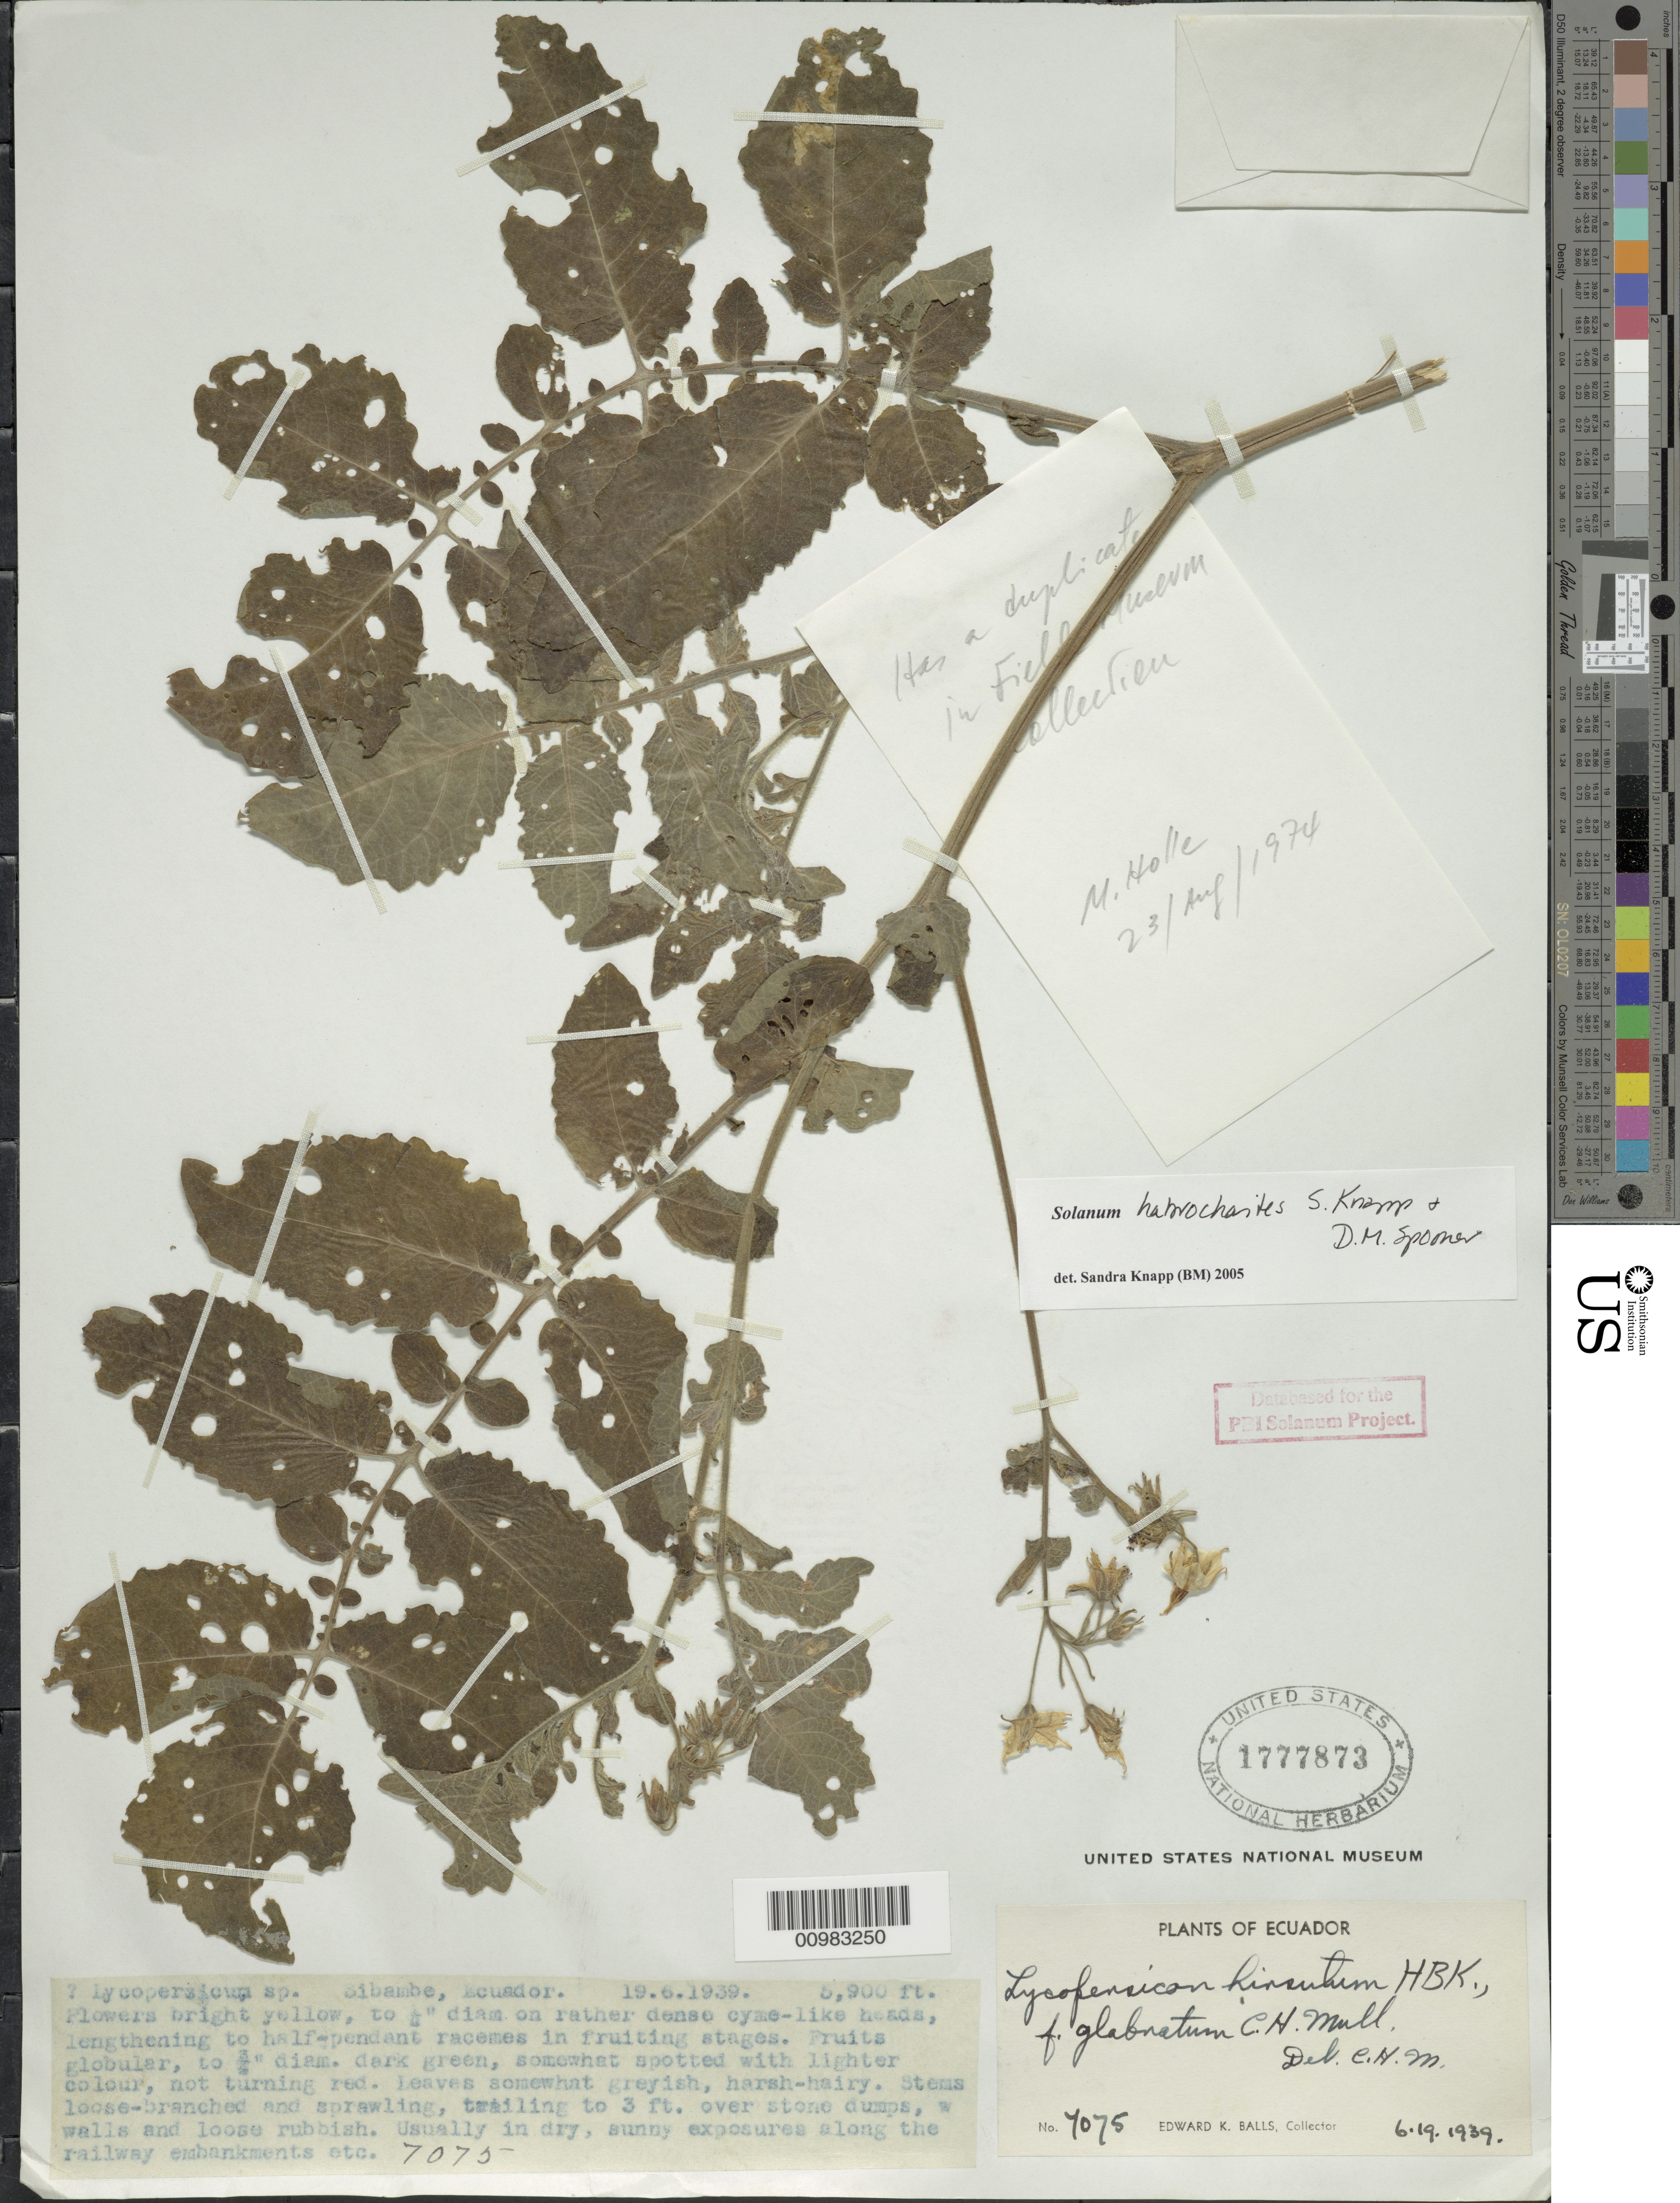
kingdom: Plantae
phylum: Tracheophyta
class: Magnoliopsida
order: Solanales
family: Solanaceae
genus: Solanum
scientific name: Solanum habrochaites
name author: S. Knapp & D.M. Spooner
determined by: Knapp, S. D.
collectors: E. K. Balls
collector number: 7075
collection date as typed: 19 Jun 1939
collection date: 1939-06-19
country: Ecuador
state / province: Chimborazo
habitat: over stone dumps, walls and loose rubbish; usually in dry sunny exposure along the railway embankments etc.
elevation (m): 1700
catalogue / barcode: US 1777873